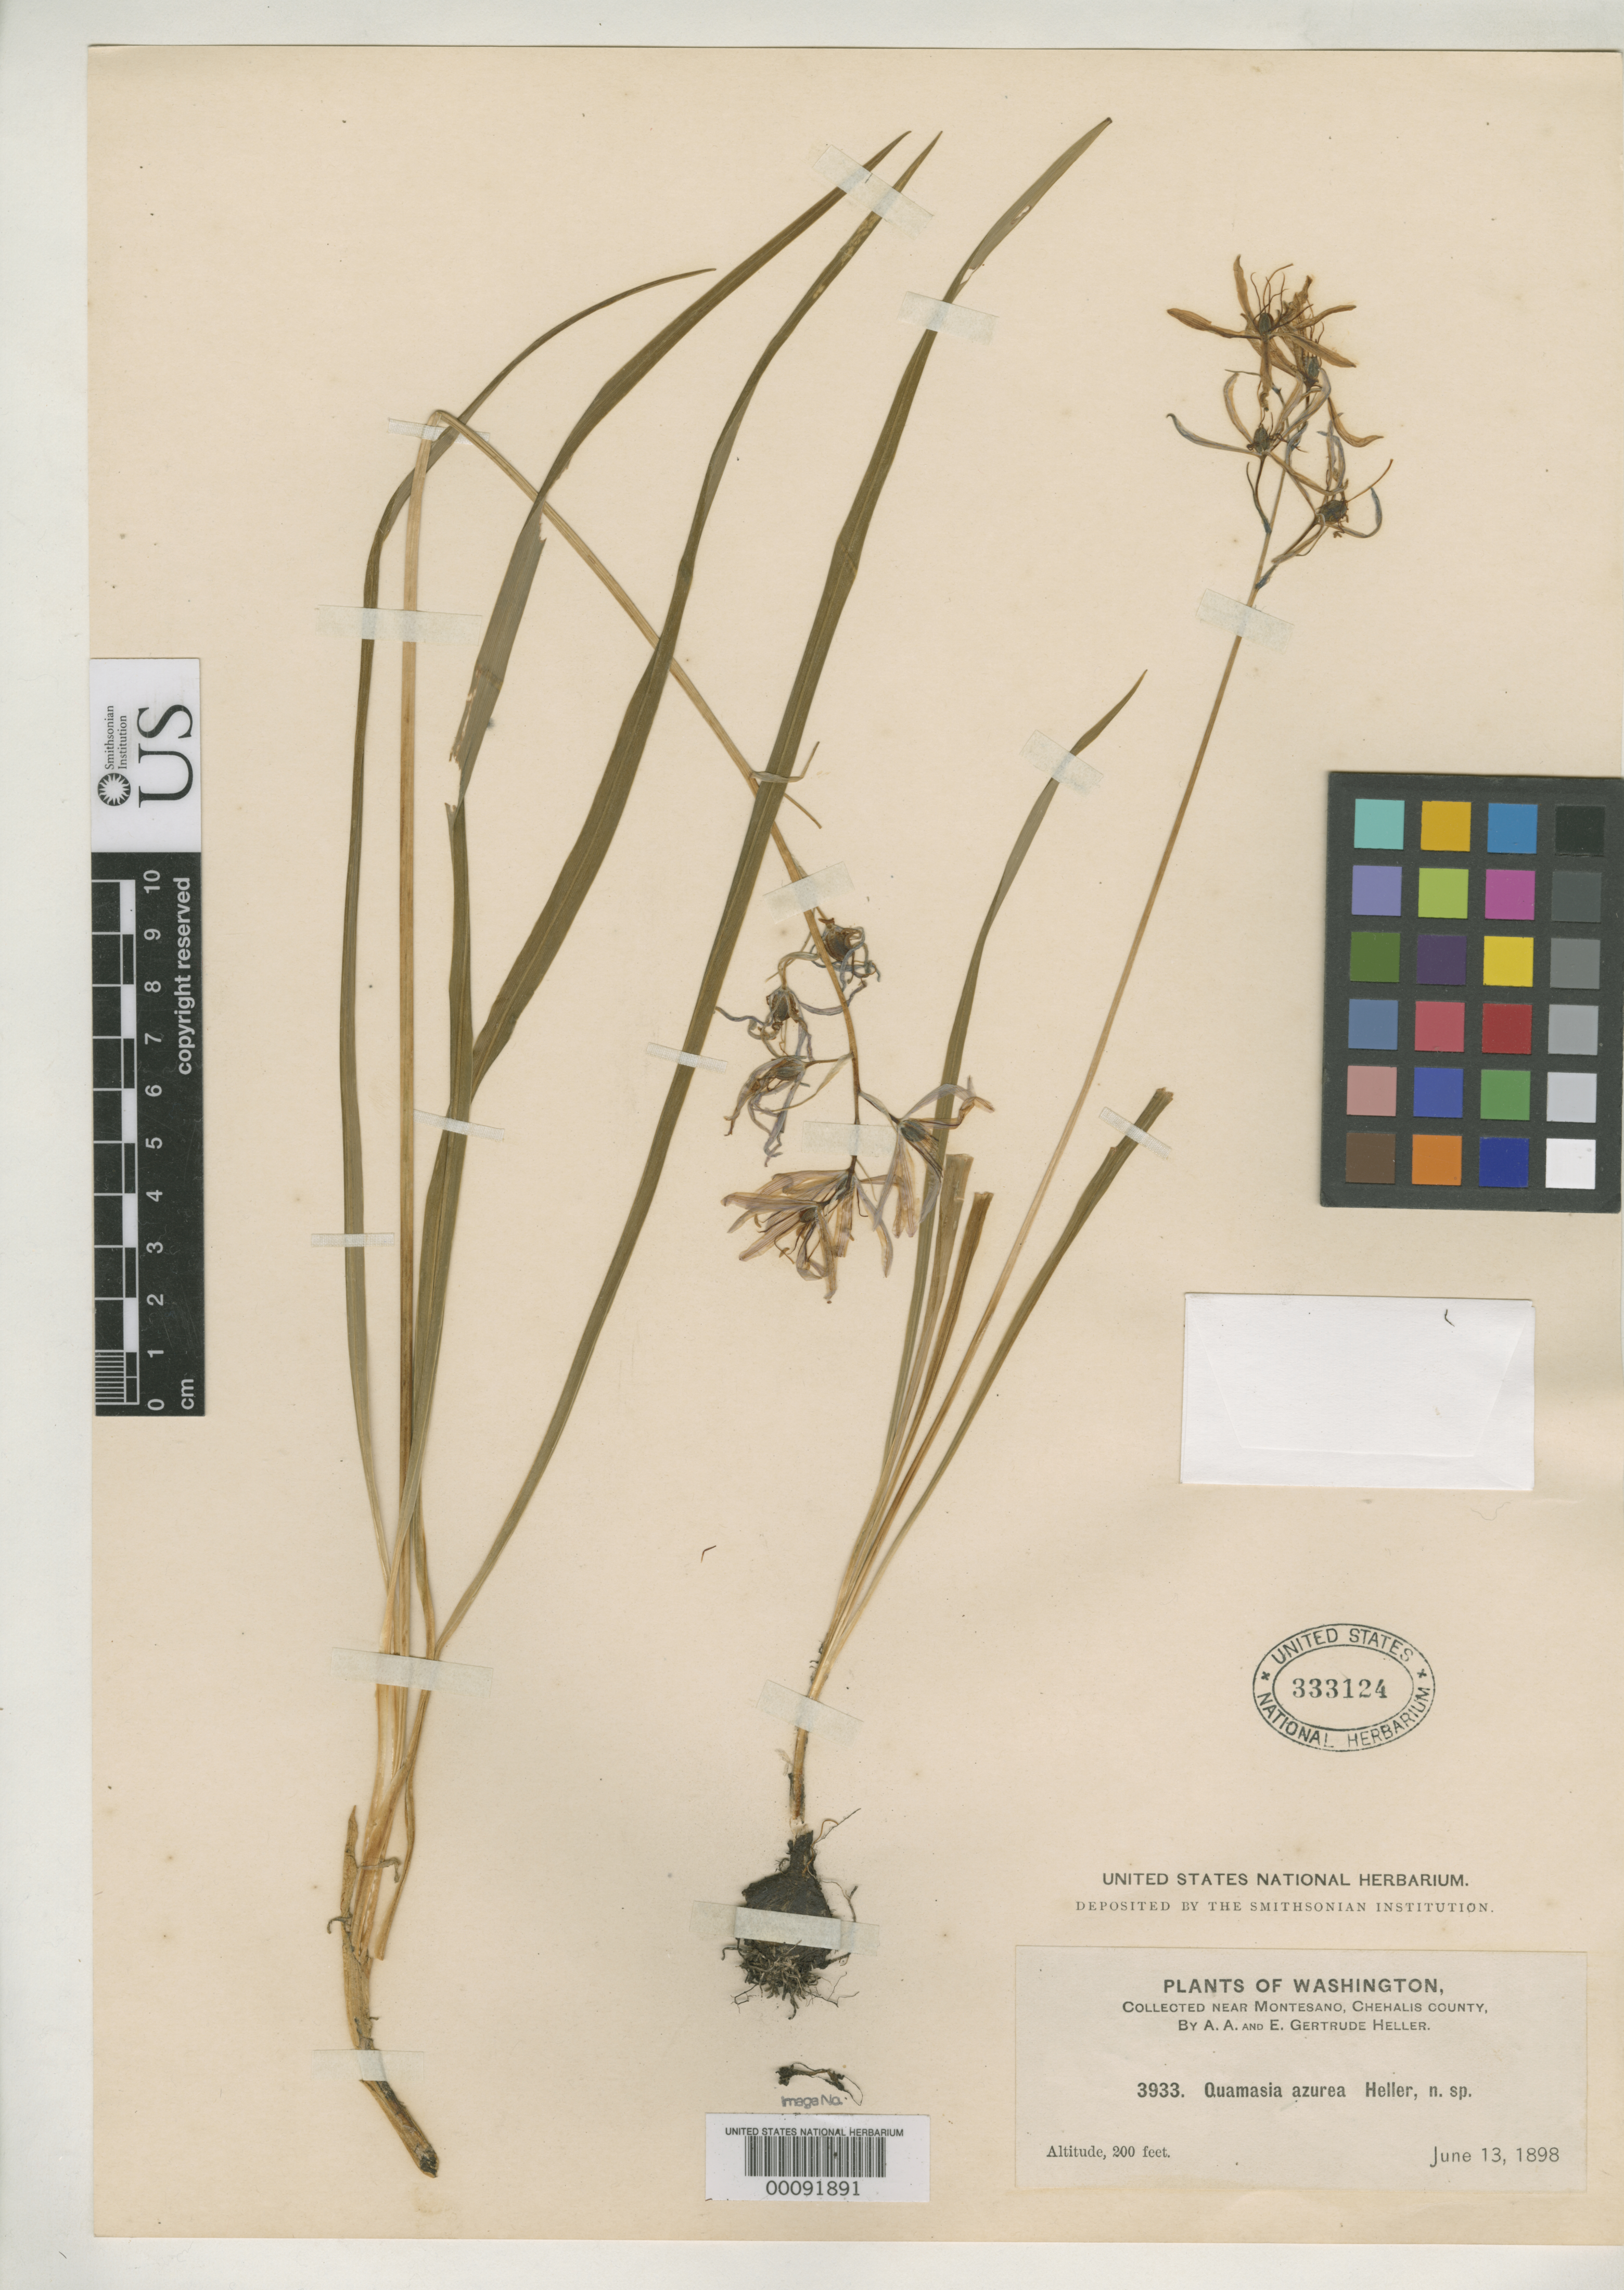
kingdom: Plantae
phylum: Tracheophyta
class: Liliopsida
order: Asparagales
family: Asparagaceae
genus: Quamasia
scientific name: Quamasia azurea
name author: A. Heller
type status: Isotype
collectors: A. A. Heller & E. G. Heller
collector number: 3933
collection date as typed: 13 Jun 1898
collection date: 1898-06-13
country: United States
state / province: Washington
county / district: Lewis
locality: Near Montesano, "Chehalis Co.".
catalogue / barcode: US 333124